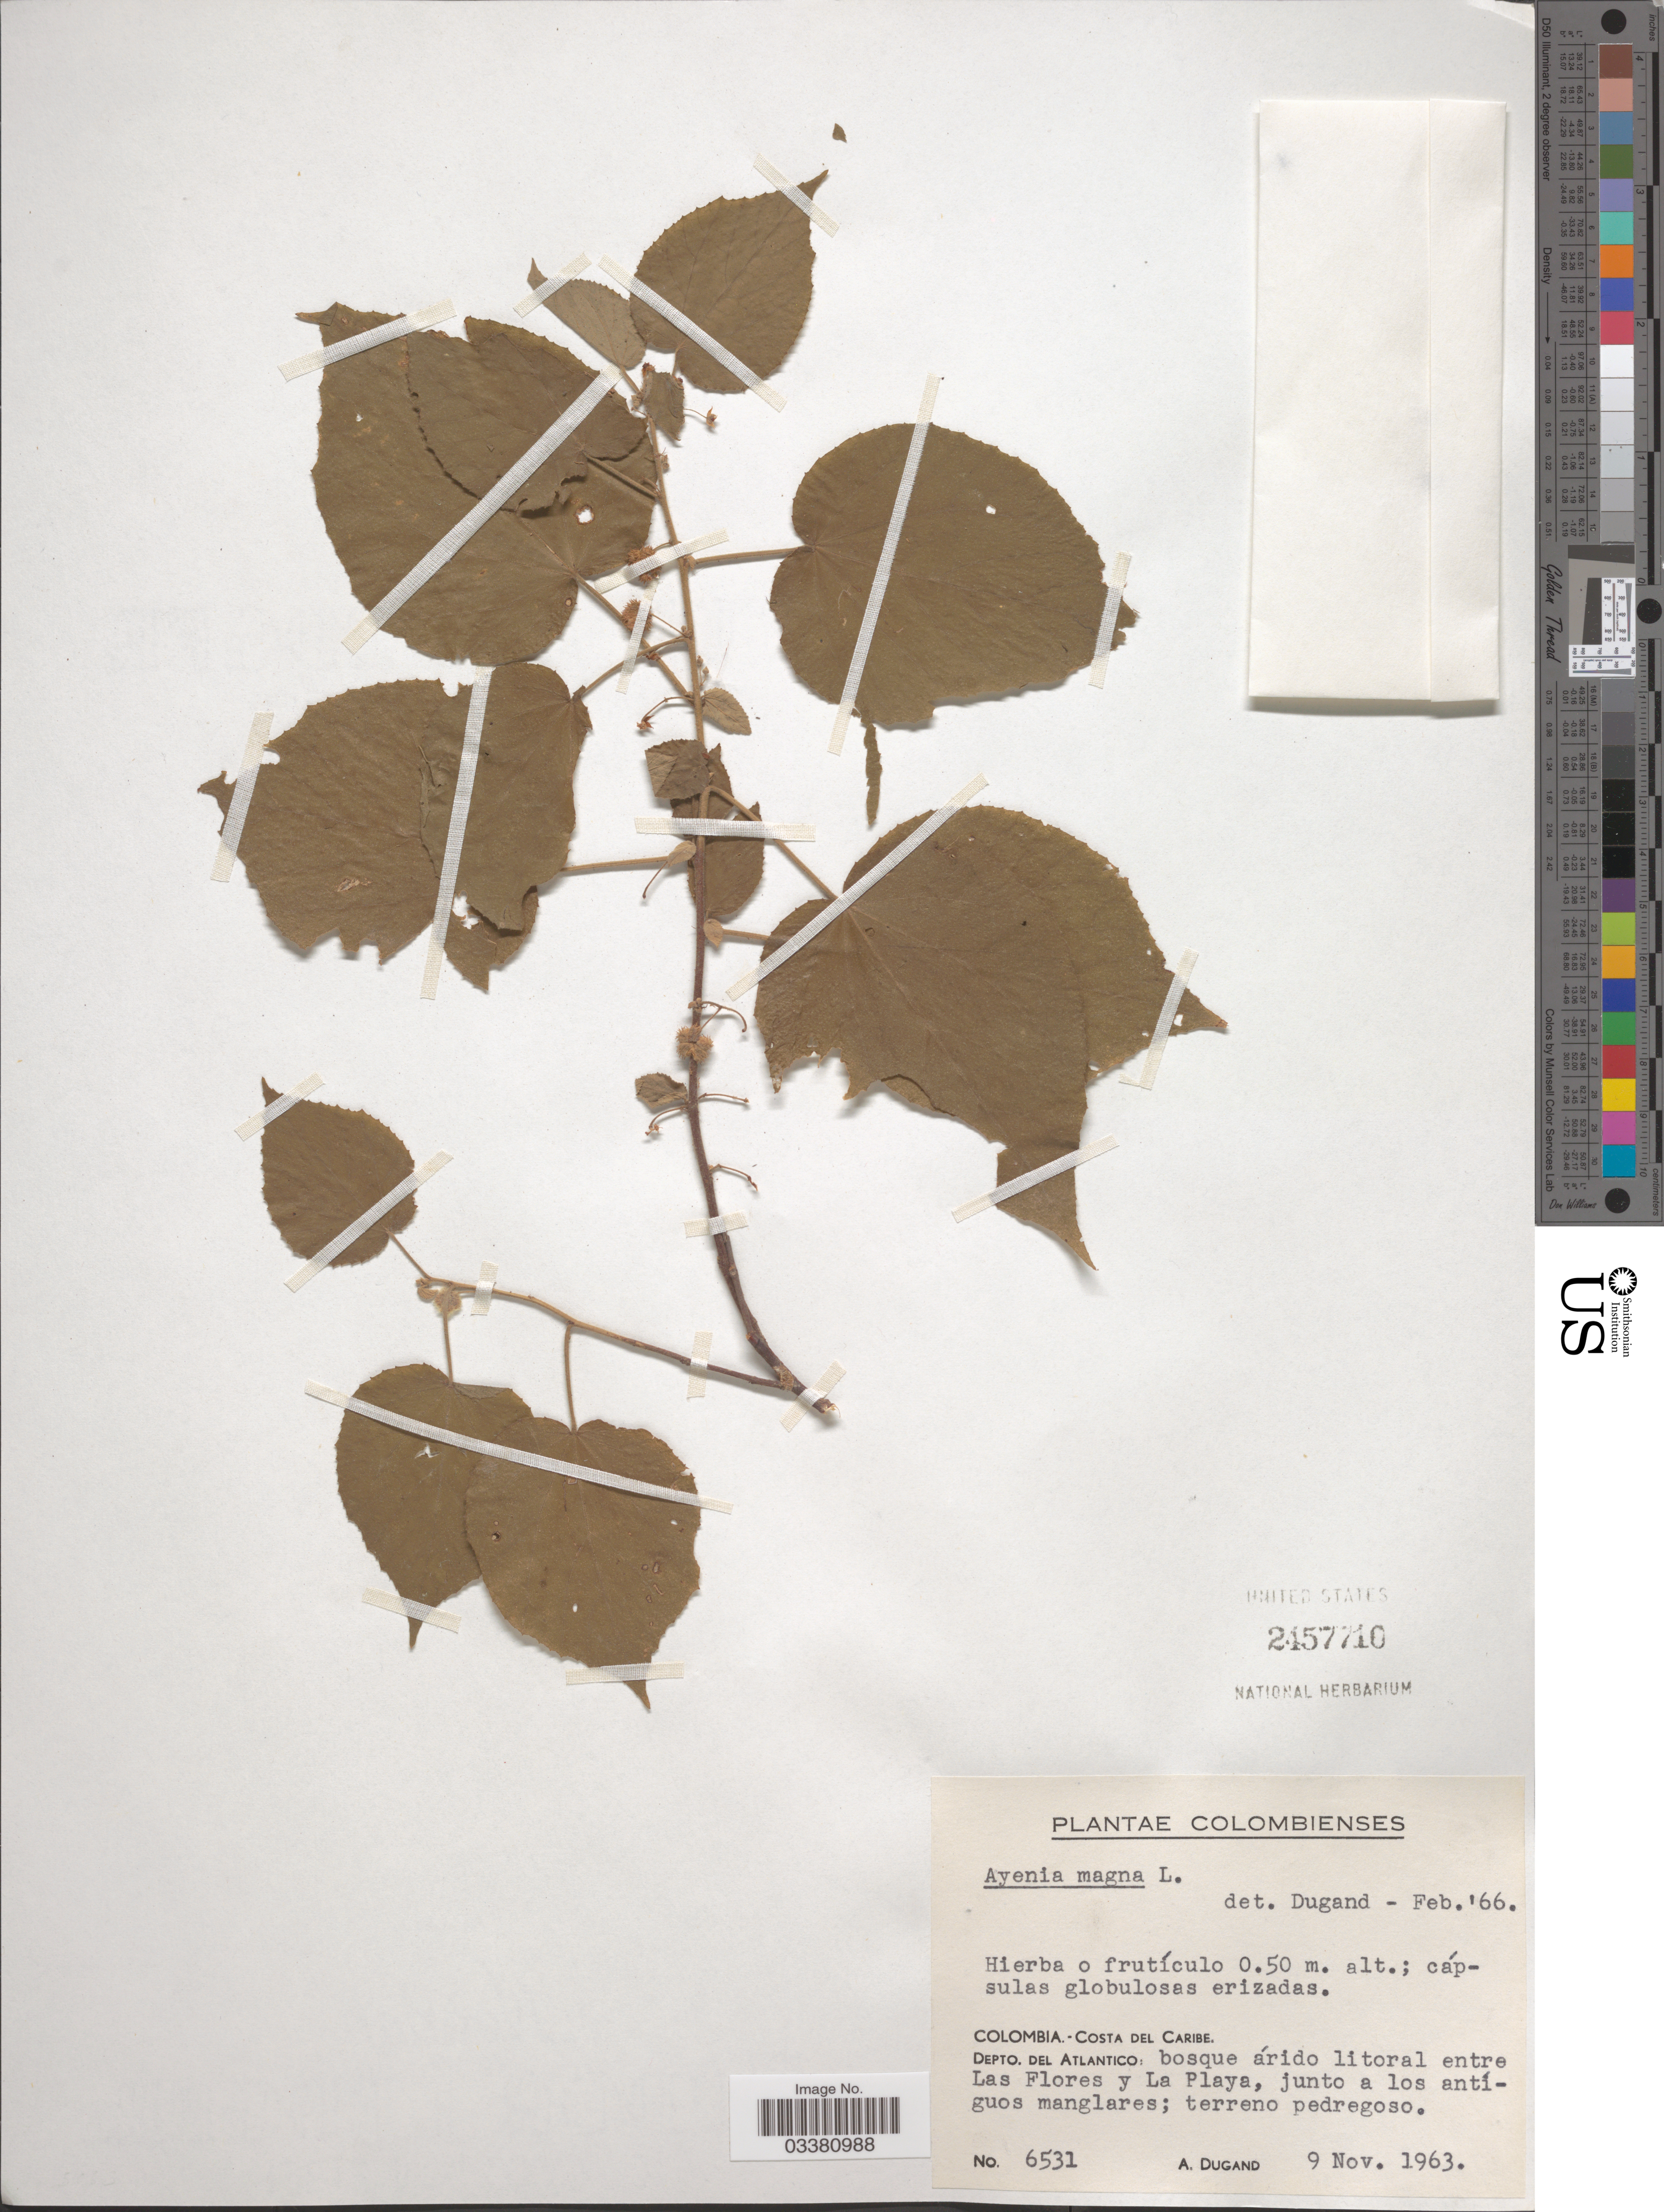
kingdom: Plantae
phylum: Tracheophyta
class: Magnoliopsida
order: Malvales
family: Malvaceae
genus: Ayenia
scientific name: Ayenia magna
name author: L.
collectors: A. Dugand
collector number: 6531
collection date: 1963-11-09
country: Colombia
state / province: Atlántico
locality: Costa del Caribe. Depto. del Atlantico: bosque árido litoral entre Las Flores y La Playa.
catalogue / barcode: US 2457710